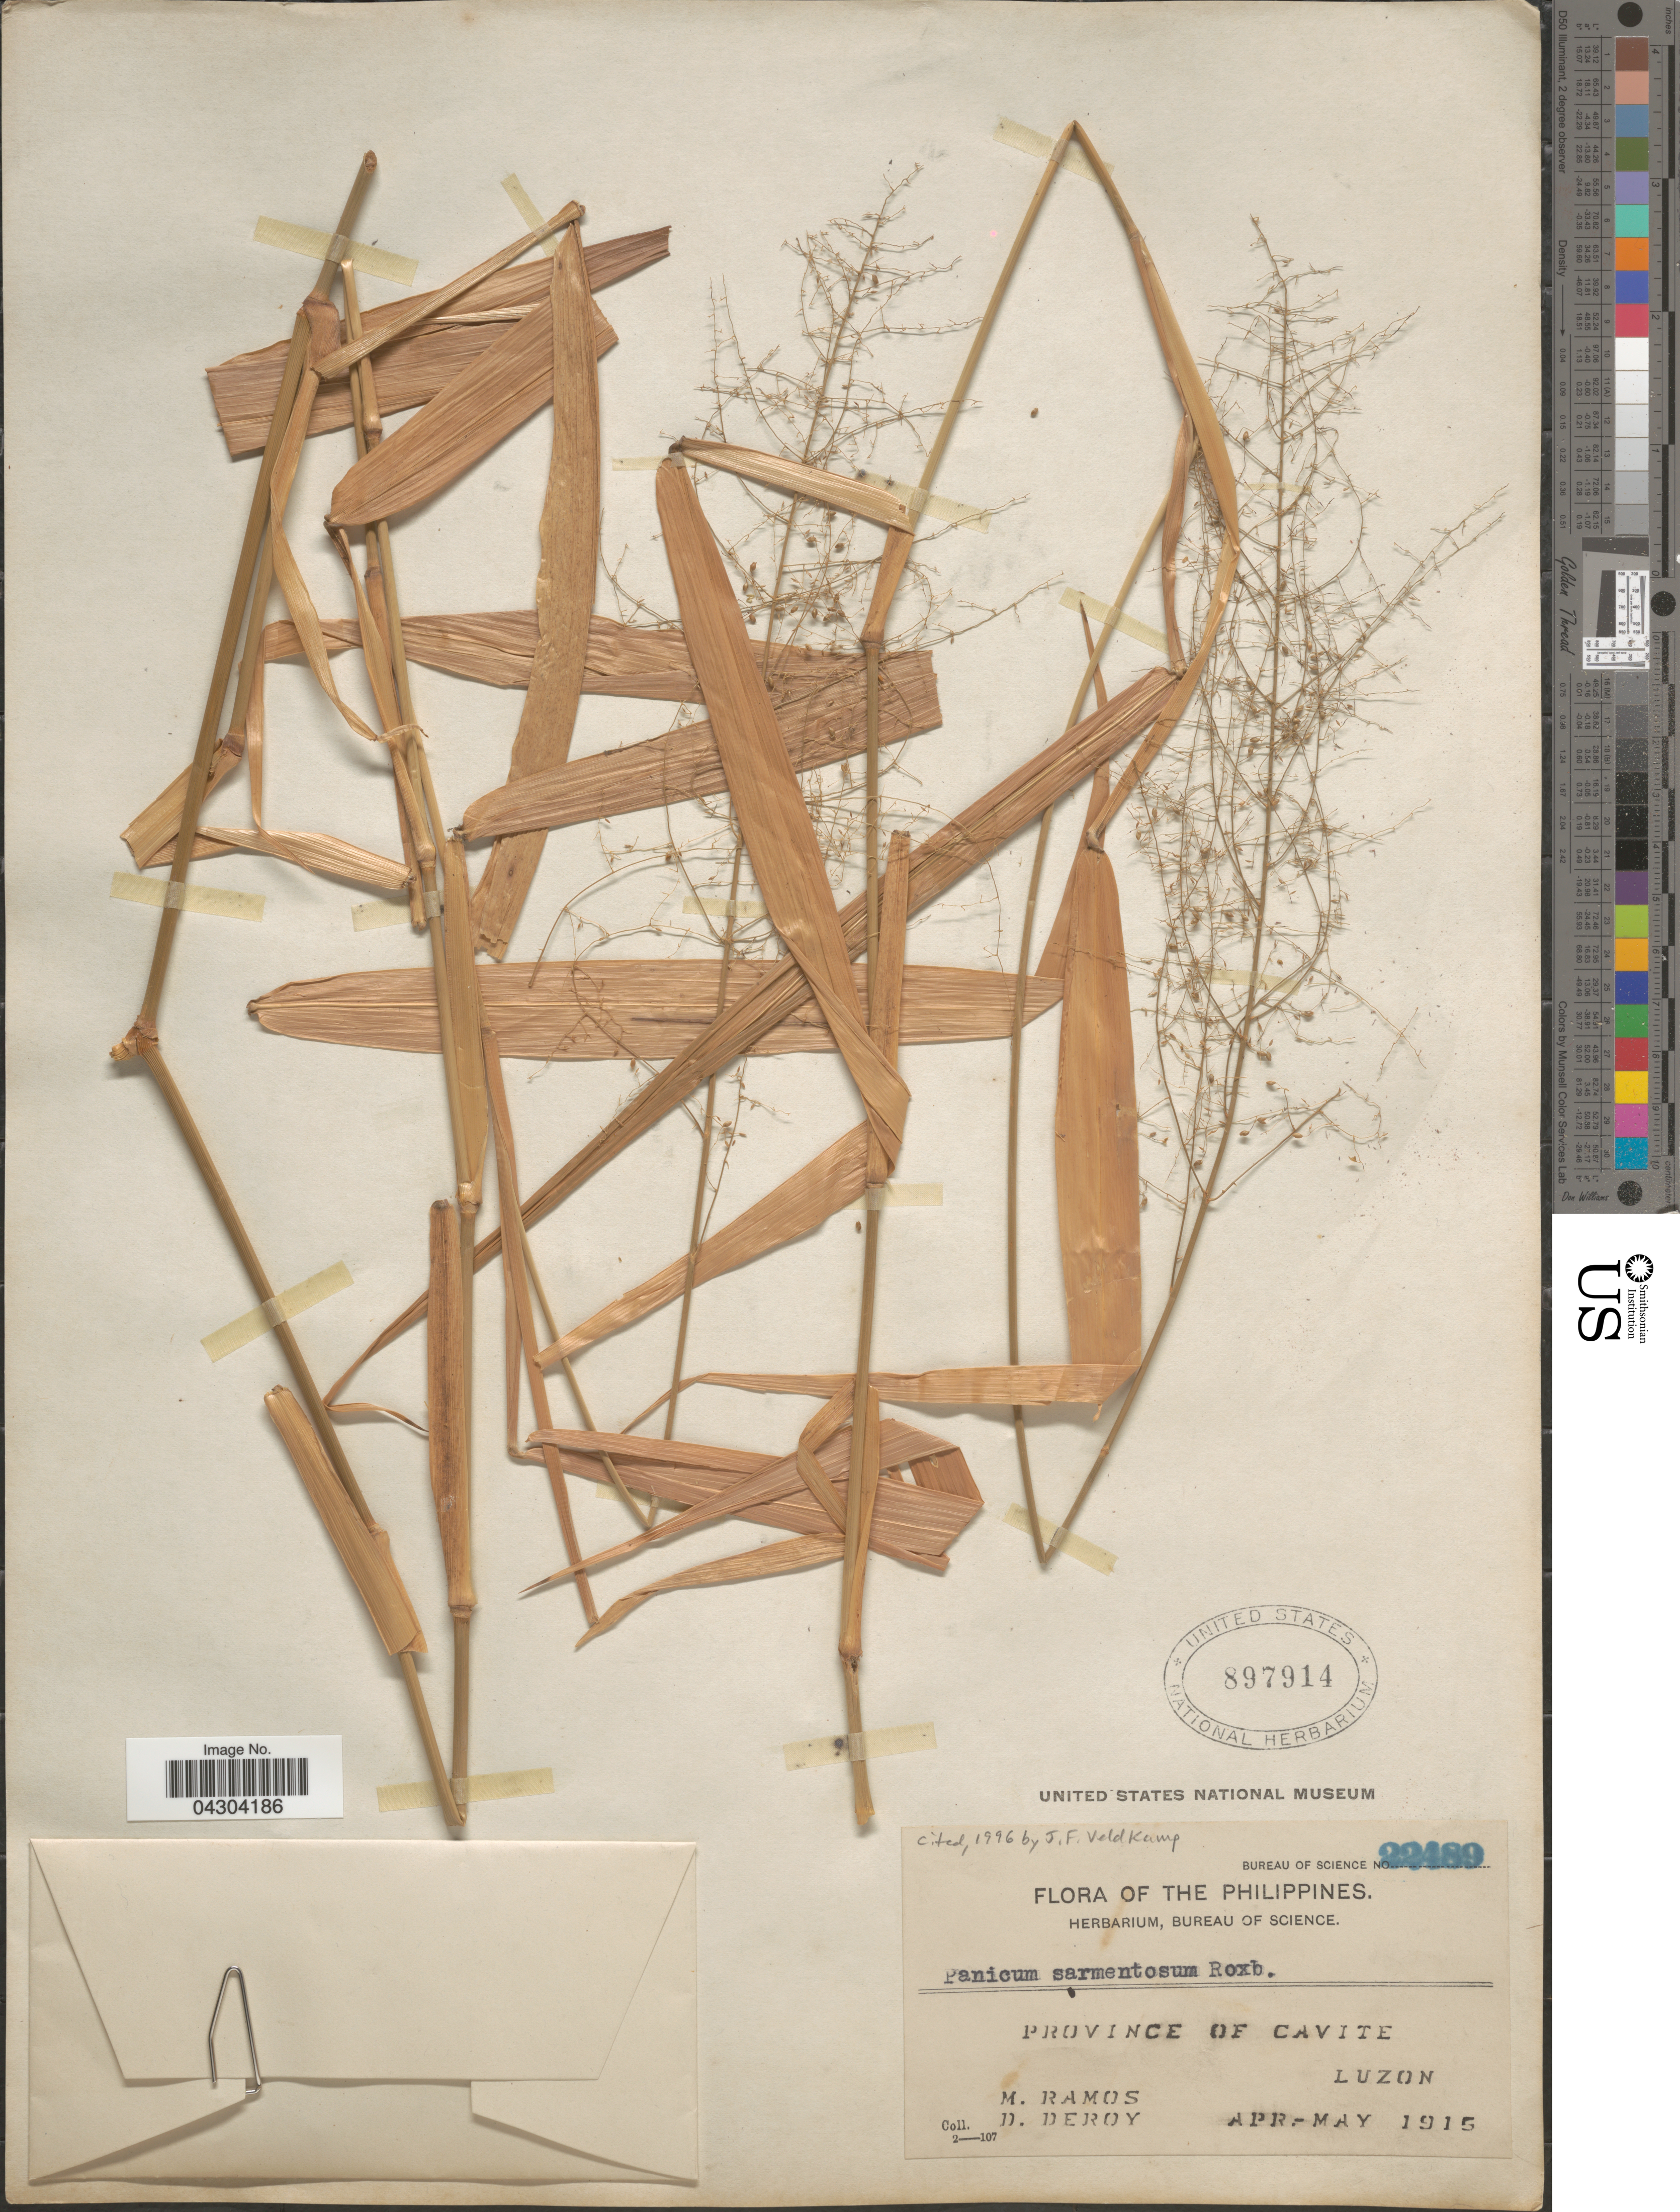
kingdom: Plantae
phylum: Tracheophyta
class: Liliopsida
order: Poales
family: Poaceae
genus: Panicum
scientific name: Panicum sarmentosum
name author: Roxb.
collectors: M. Ramos & D. Deroy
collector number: Bureau of Science 22489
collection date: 1915-04/1915-05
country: Philippines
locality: Province of Cavite. Luzon.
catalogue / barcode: US 897914